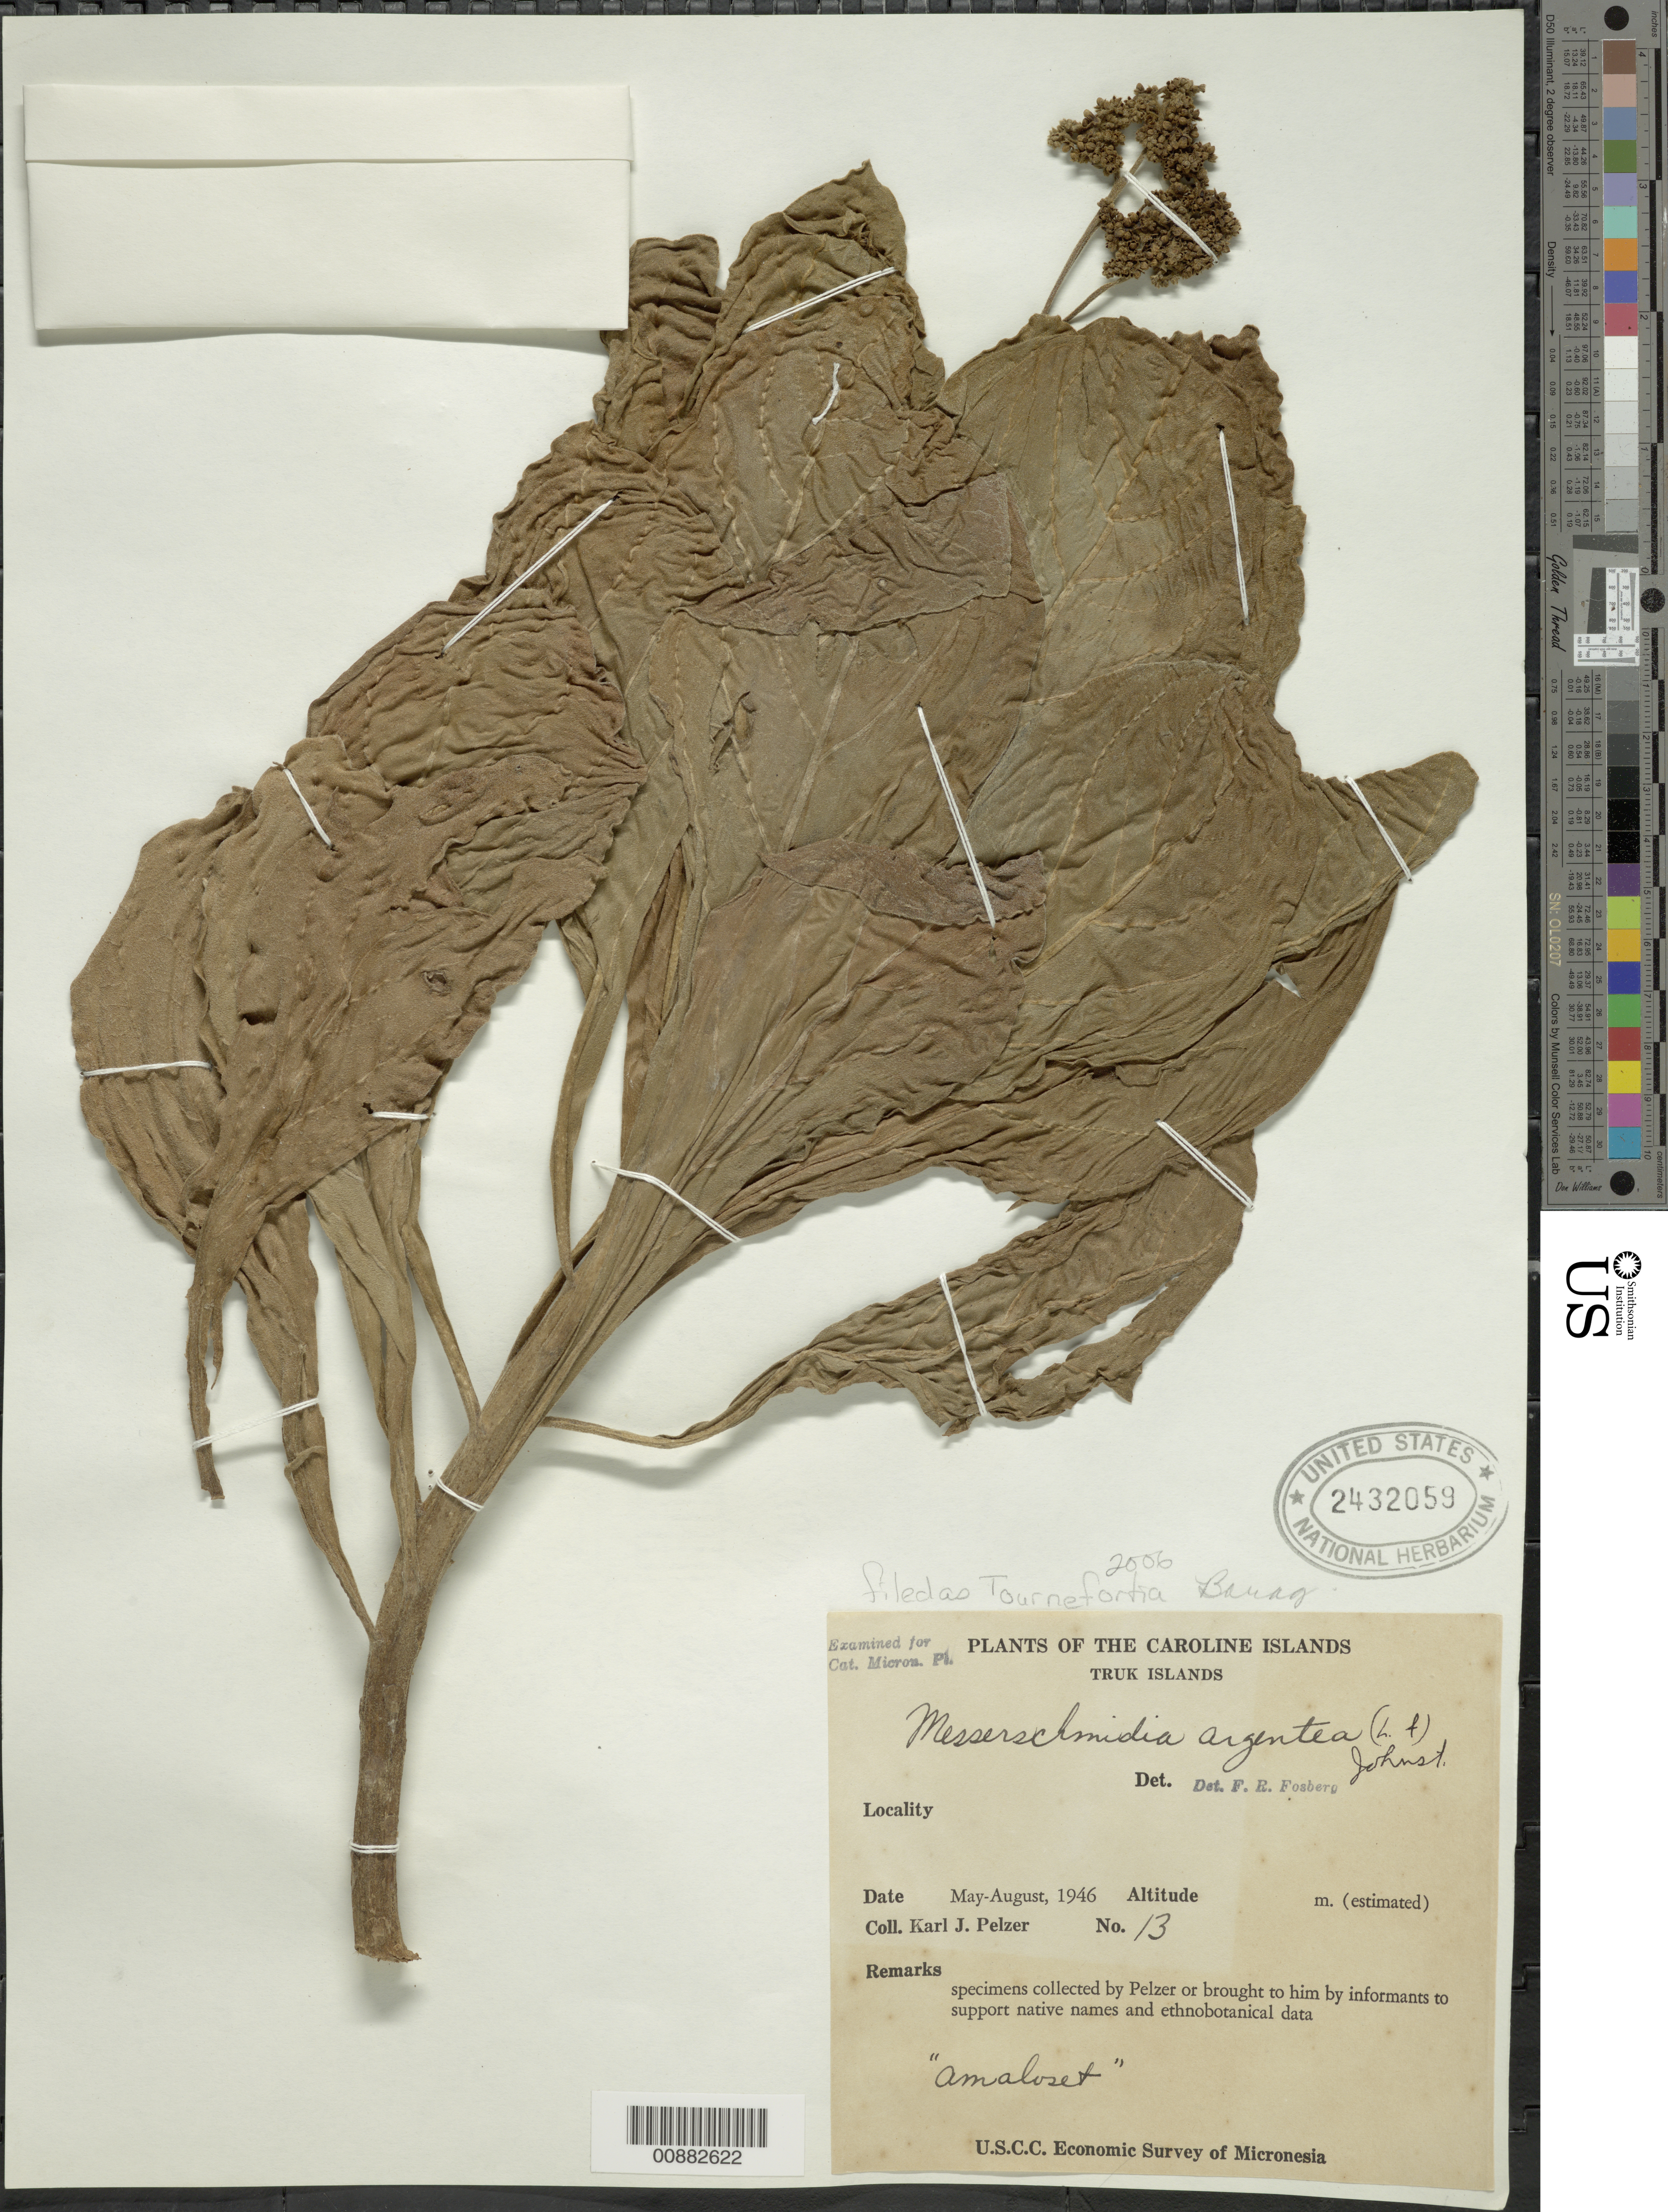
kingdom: Plantae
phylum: Tracheophyta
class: Magnoliopsida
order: Boraginales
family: Heliotropiaceae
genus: Heliotropium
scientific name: Heliotropium arboreum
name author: (Blanco) Mabberley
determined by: Wagner, W. L., (BOT), Smithsonian Institution - National Museum of Natural History (UNITED STATES)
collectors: K. J. Pelzer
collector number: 13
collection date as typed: May 1946 to Aug 1946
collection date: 1946-05/1946-08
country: Micronesia, Federated States of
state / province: Truk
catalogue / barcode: US 2432059